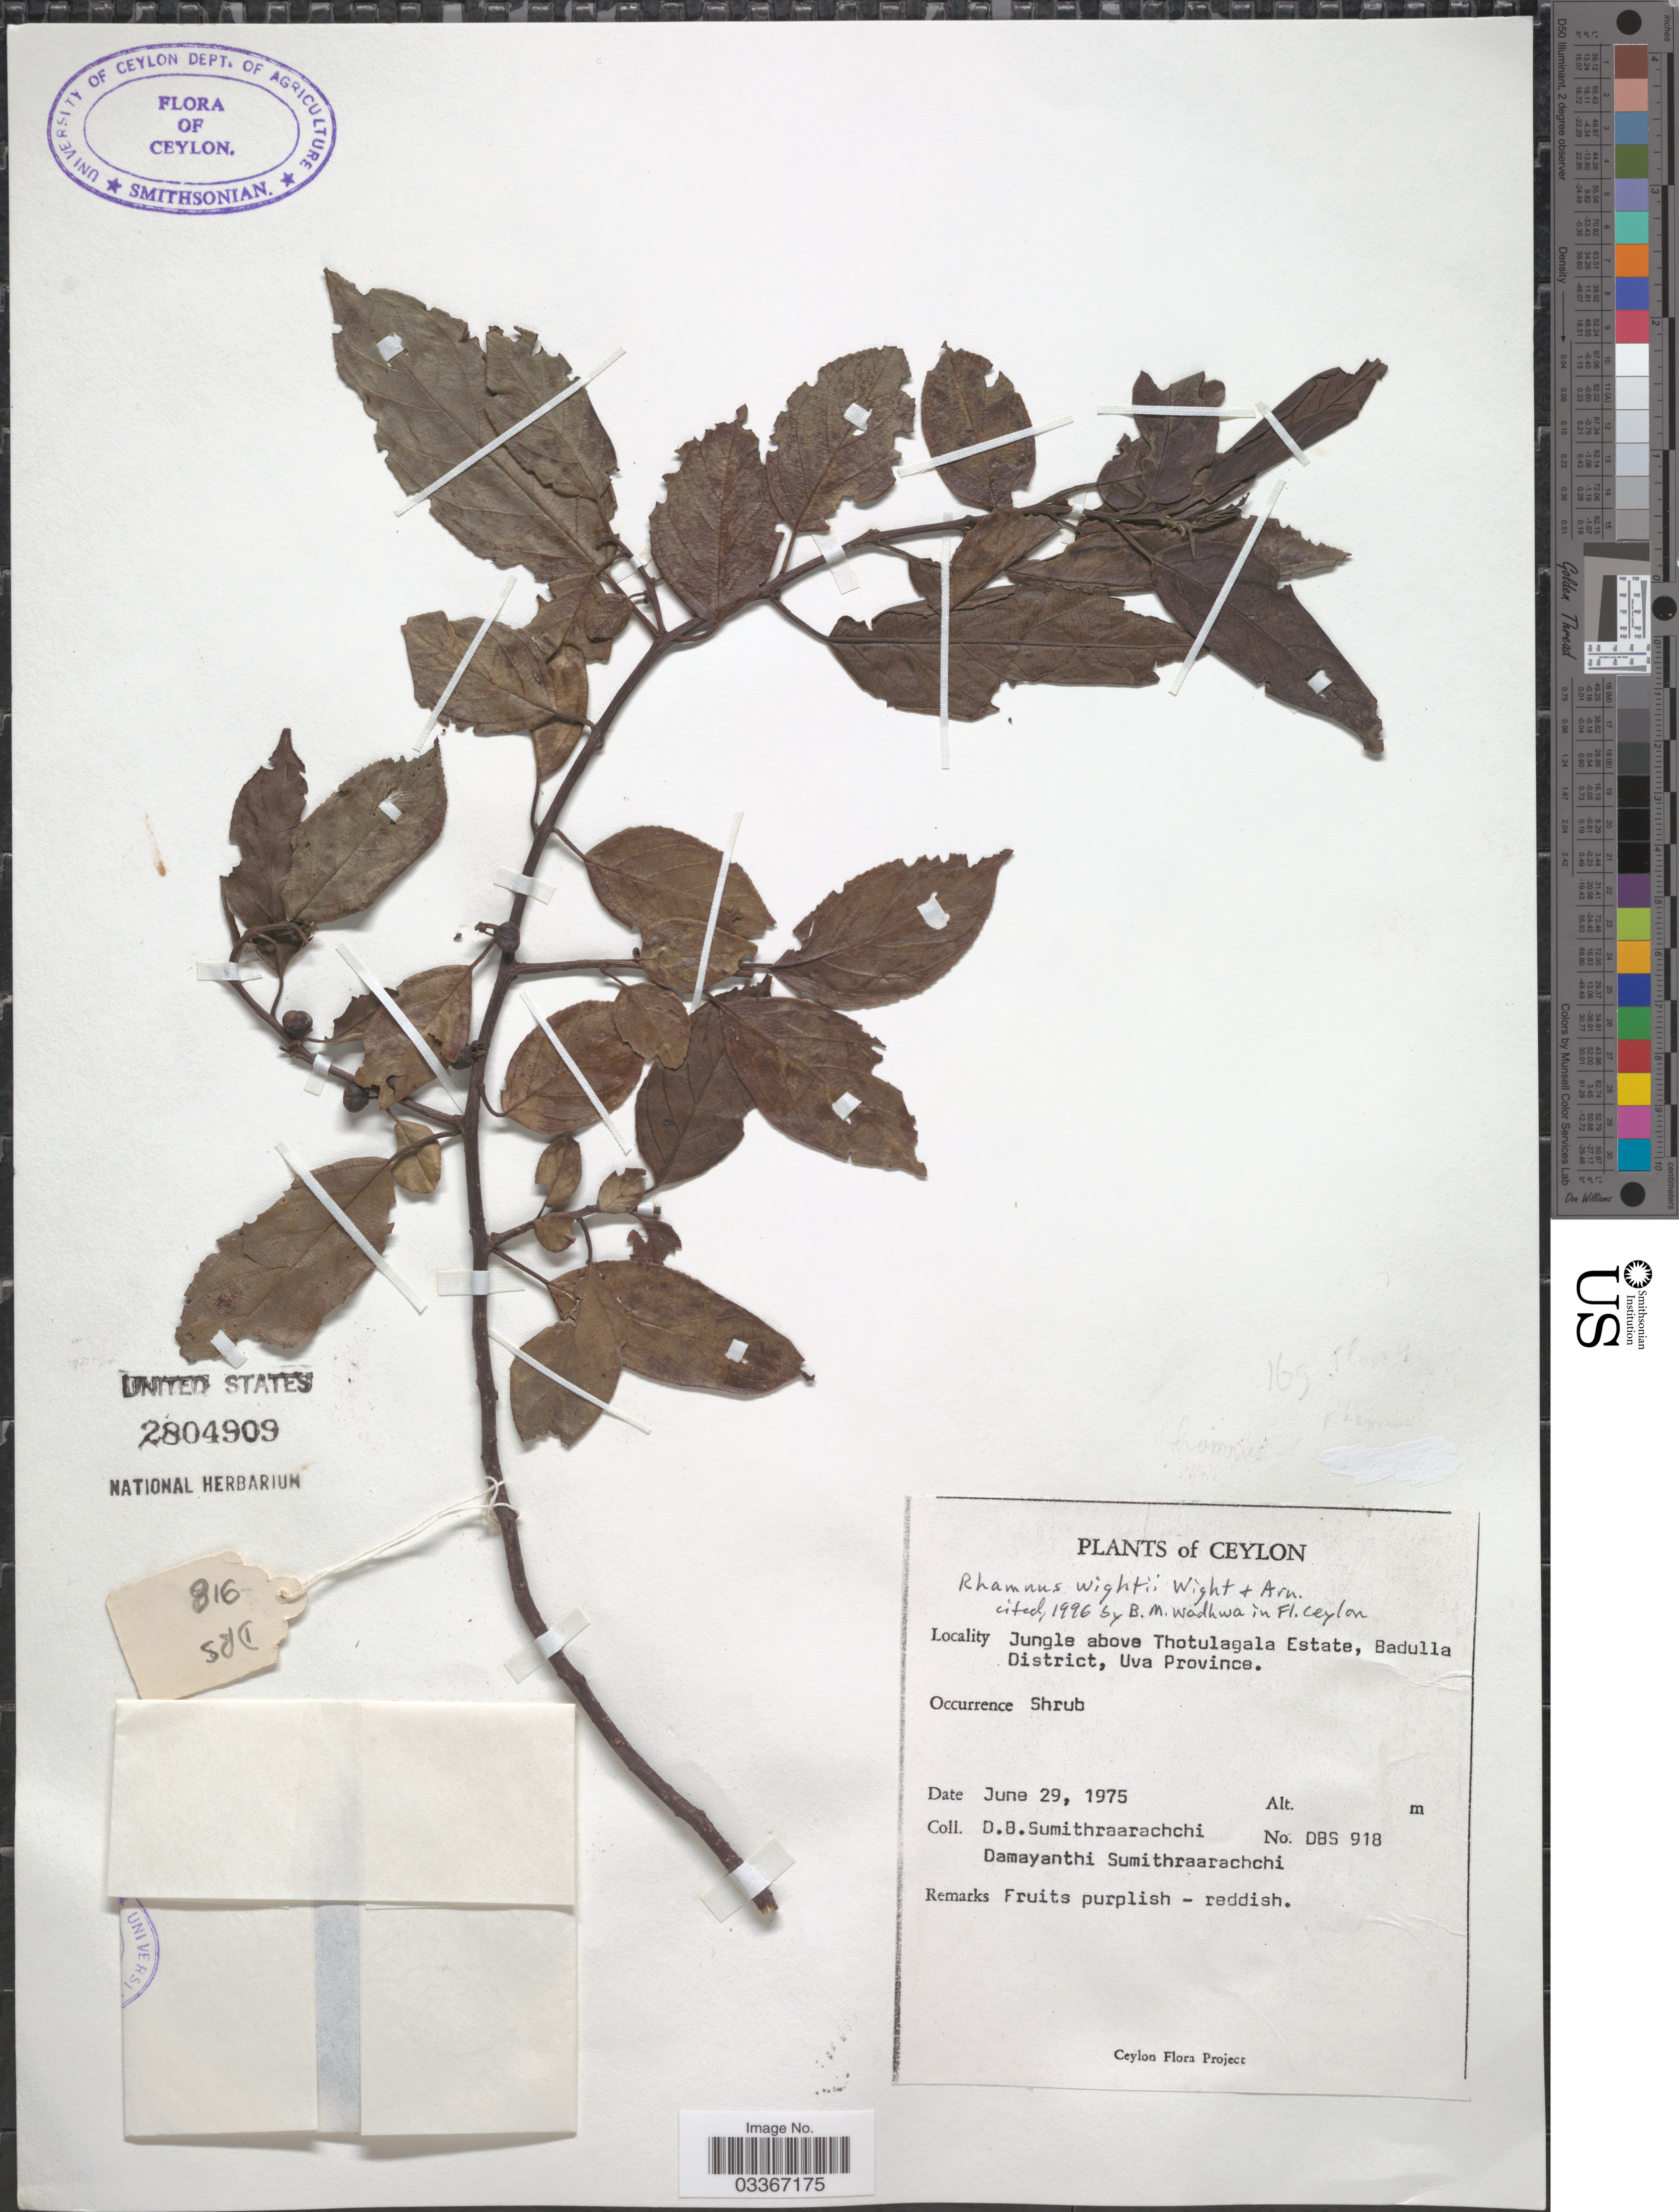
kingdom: Plantae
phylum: Tracheophyta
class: Magnoliopsida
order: Rosales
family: Rhamnaceae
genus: Rhamnus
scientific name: Rhamnus wightii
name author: Wight & Arn.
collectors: D. B. Sumithraarachchi & D. Sumithraarachchi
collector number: DBS 918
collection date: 1975-06-29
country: Sri Lanka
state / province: Uva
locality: Ceylon. Jungle above Thotulagala Estate, Badulla District.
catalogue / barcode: US 2804909